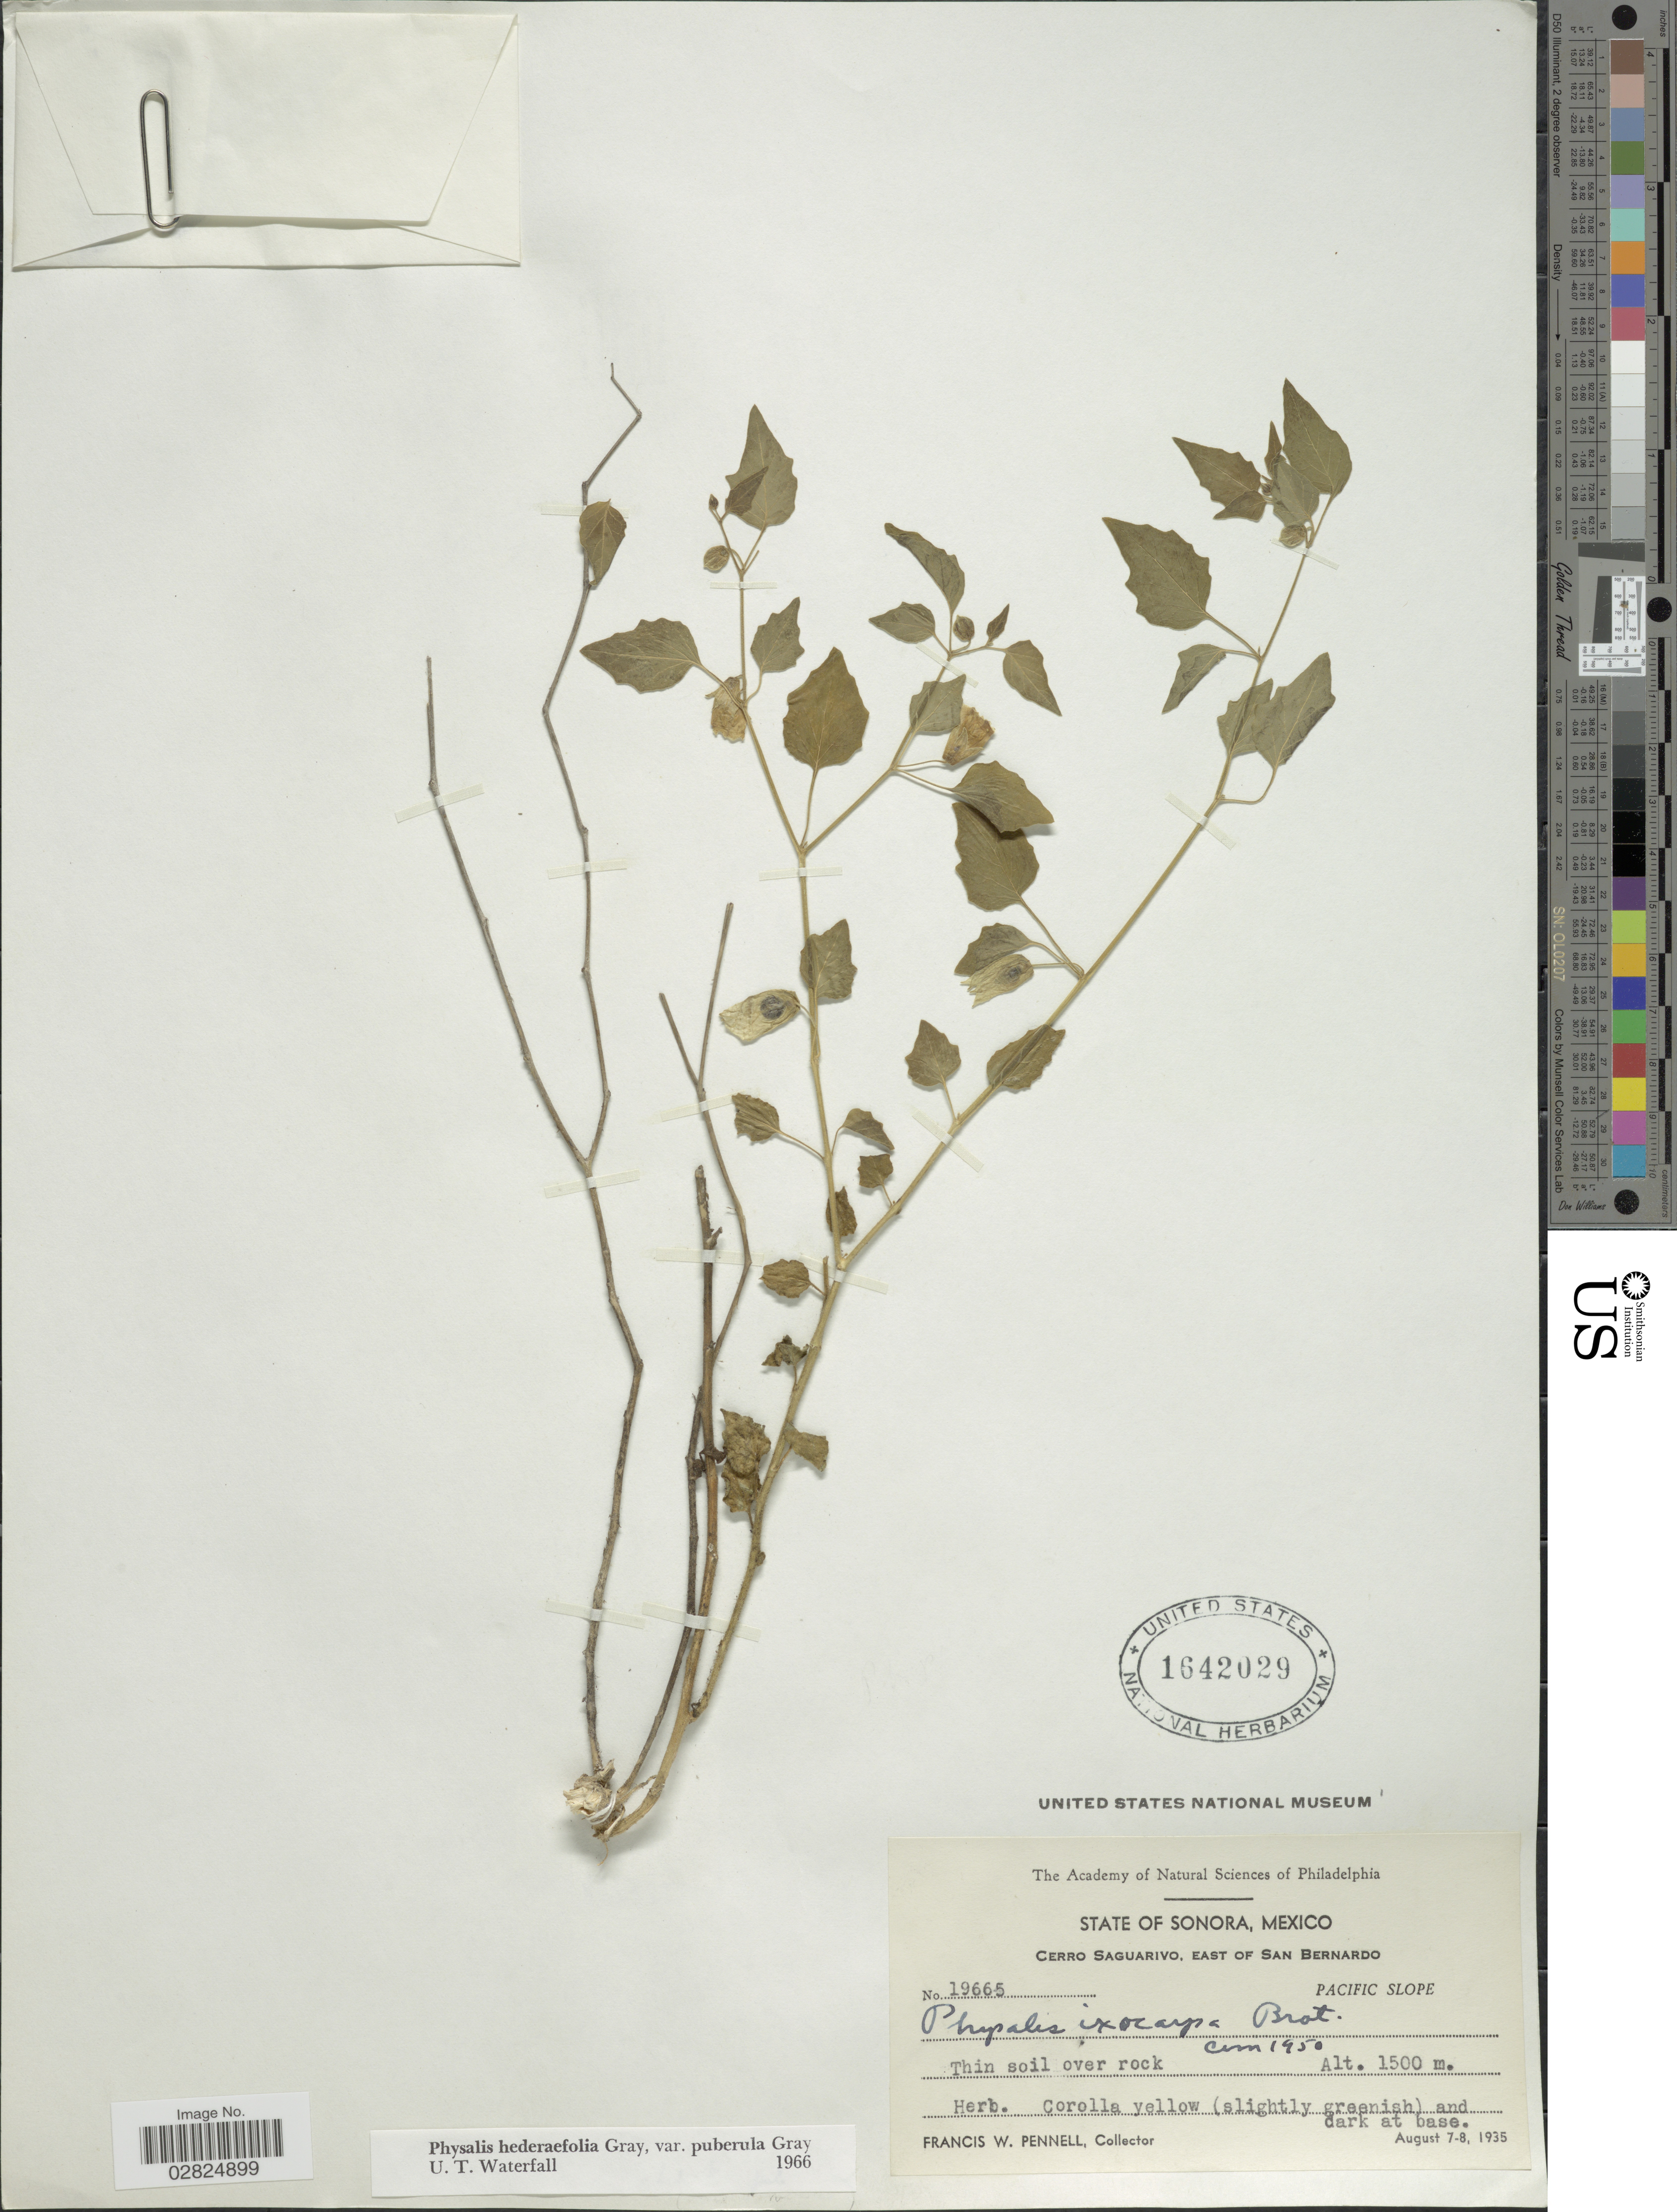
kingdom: Plantae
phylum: Tracheophyta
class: Magnoliopsida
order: Solanales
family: Solanaceae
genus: Physalis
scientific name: Physalis hederifolia var. puberula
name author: A. Gray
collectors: F. W. Pennell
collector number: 19665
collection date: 1935-08-07/1935-08-08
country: Mexico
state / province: Sonora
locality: Cerro Saguarivo, East of San Bernardo. Pacific Slope.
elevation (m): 1500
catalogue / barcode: US 1642029